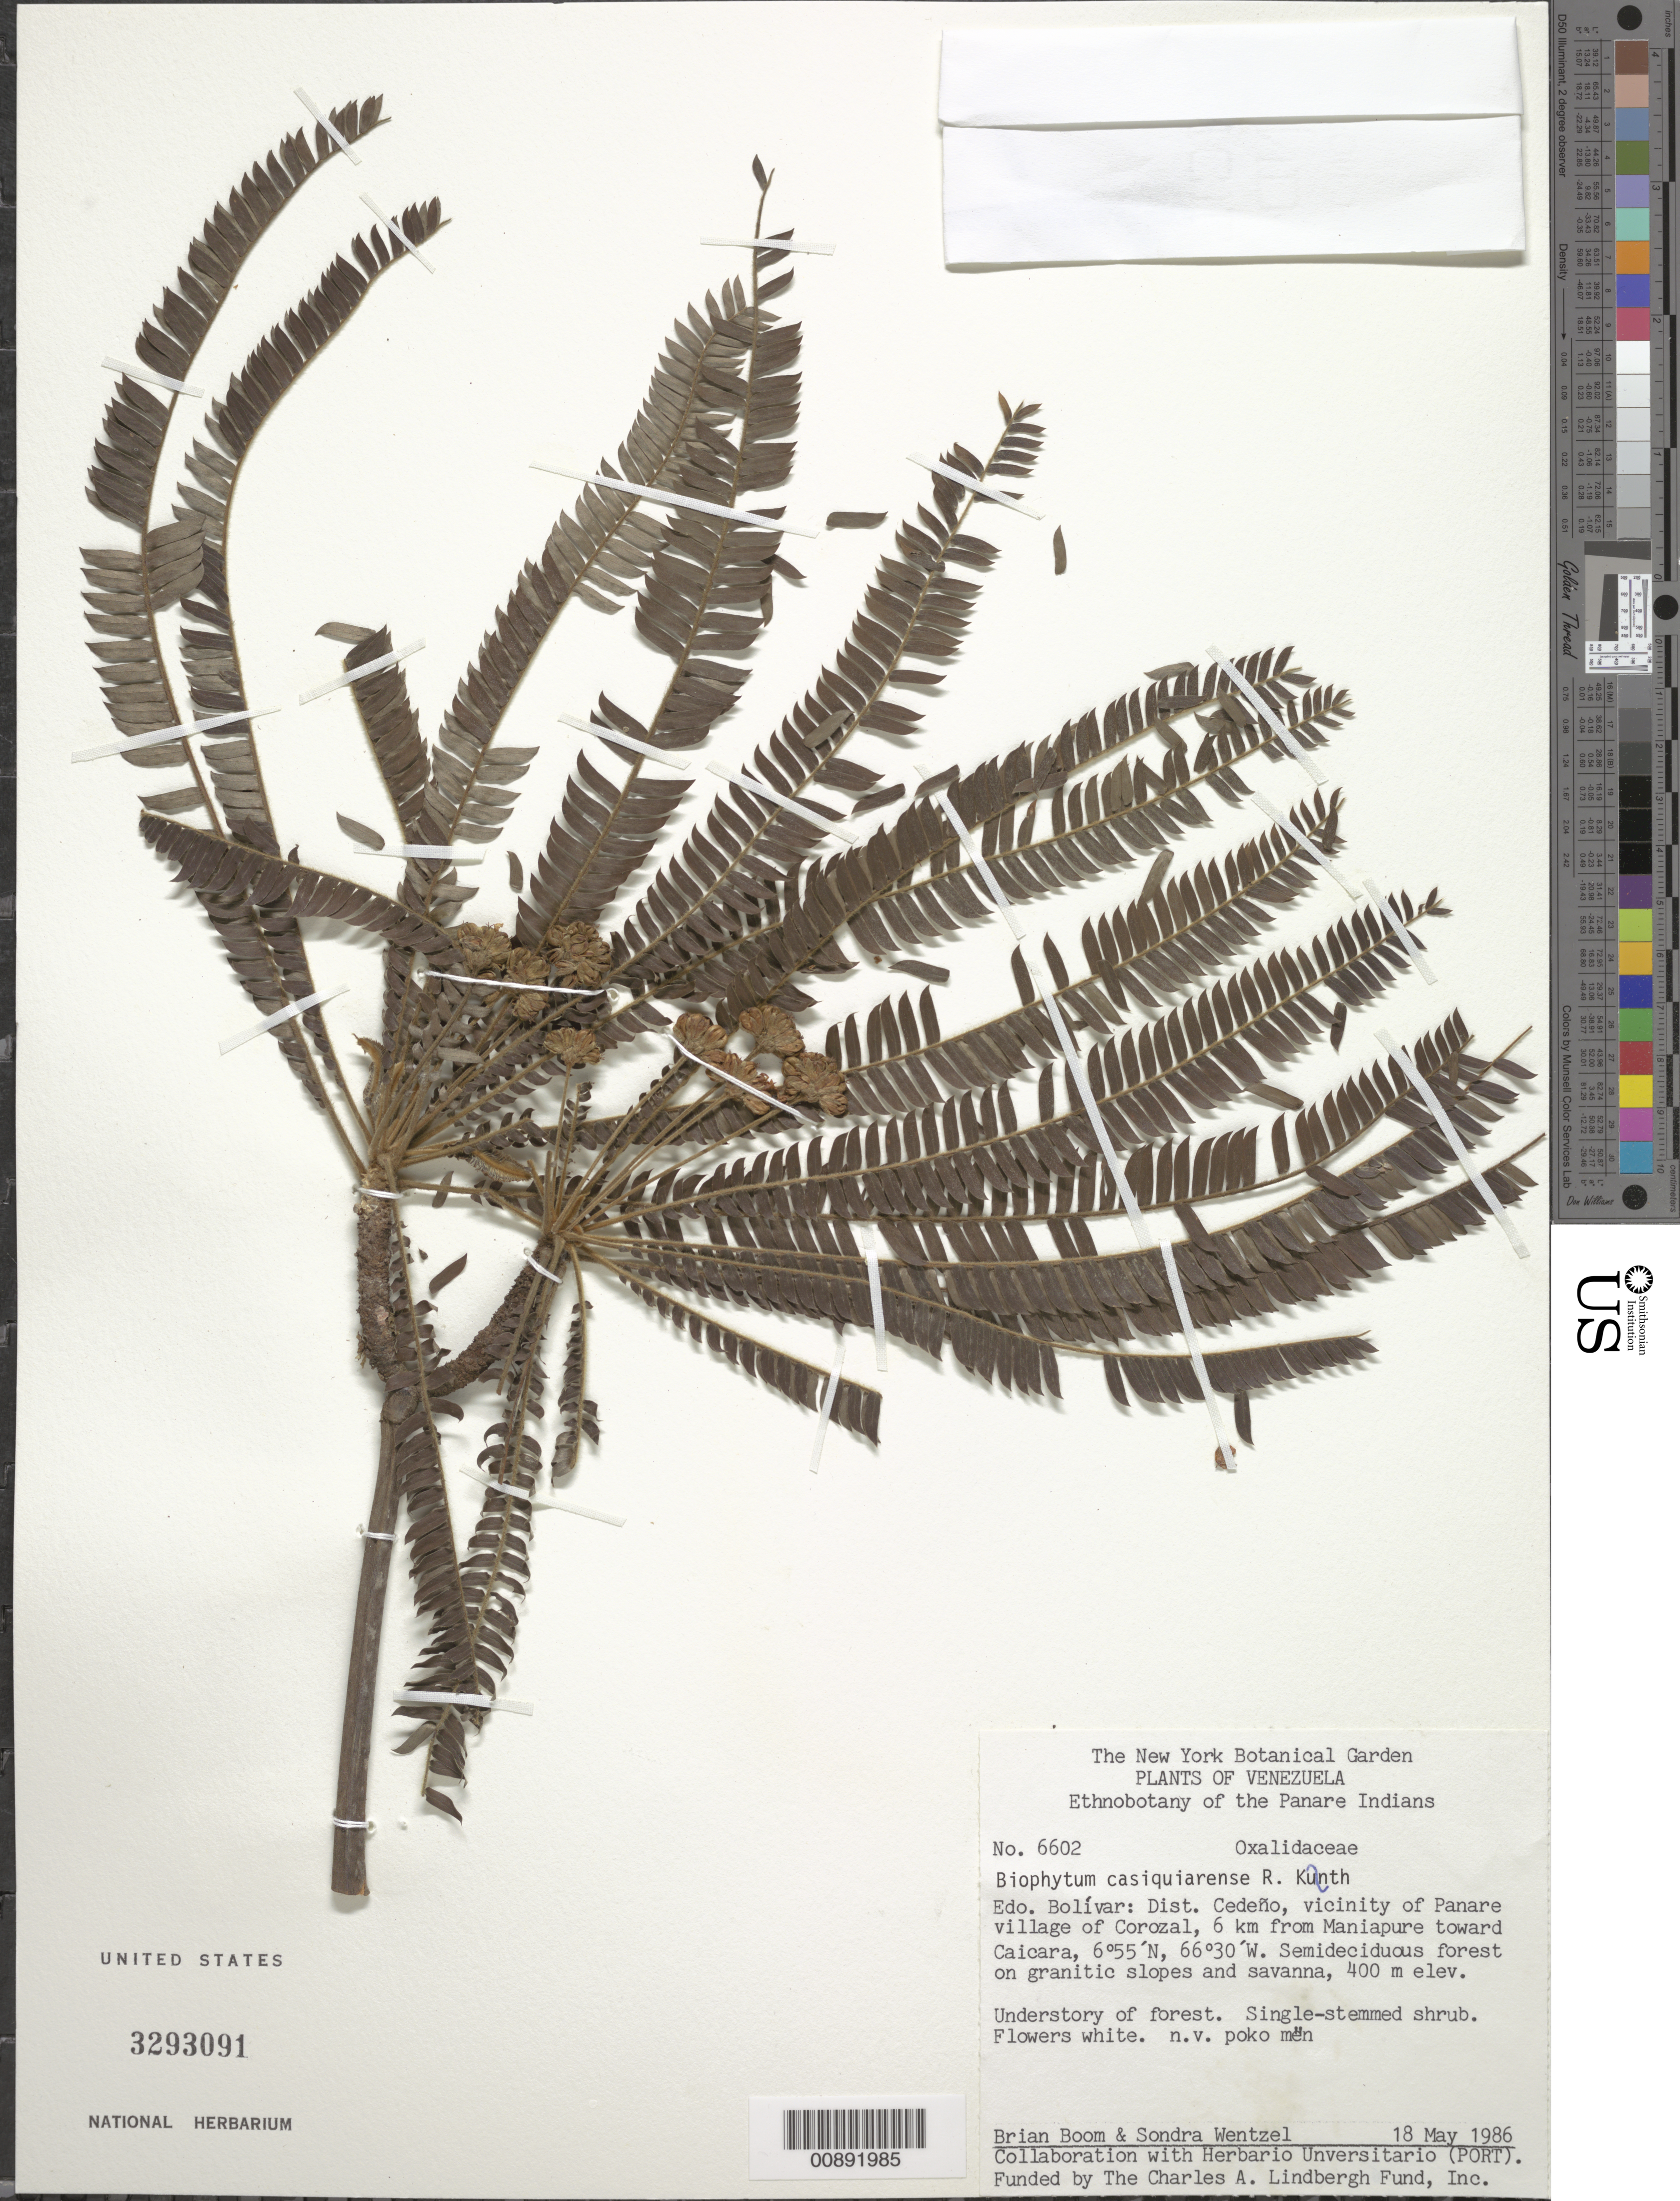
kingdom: Plantae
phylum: Tracheophyta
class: Magnoliopsida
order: Oxalidales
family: Oxalidaceae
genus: Biophytum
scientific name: Biophytum casiquiarense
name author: R. Knuth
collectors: B. M. Boom & S. Wentzel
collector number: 6602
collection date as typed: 18-May-86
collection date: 1986-05-18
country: Venezuela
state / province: Bolívar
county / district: Cedeño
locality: Panare village of Corozal, vic., 6 km from Maniapure toward Caicara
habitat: Semideciduous forest on granitic slopes and savanna; understory of forest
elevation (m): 400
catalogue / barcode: US 3293091